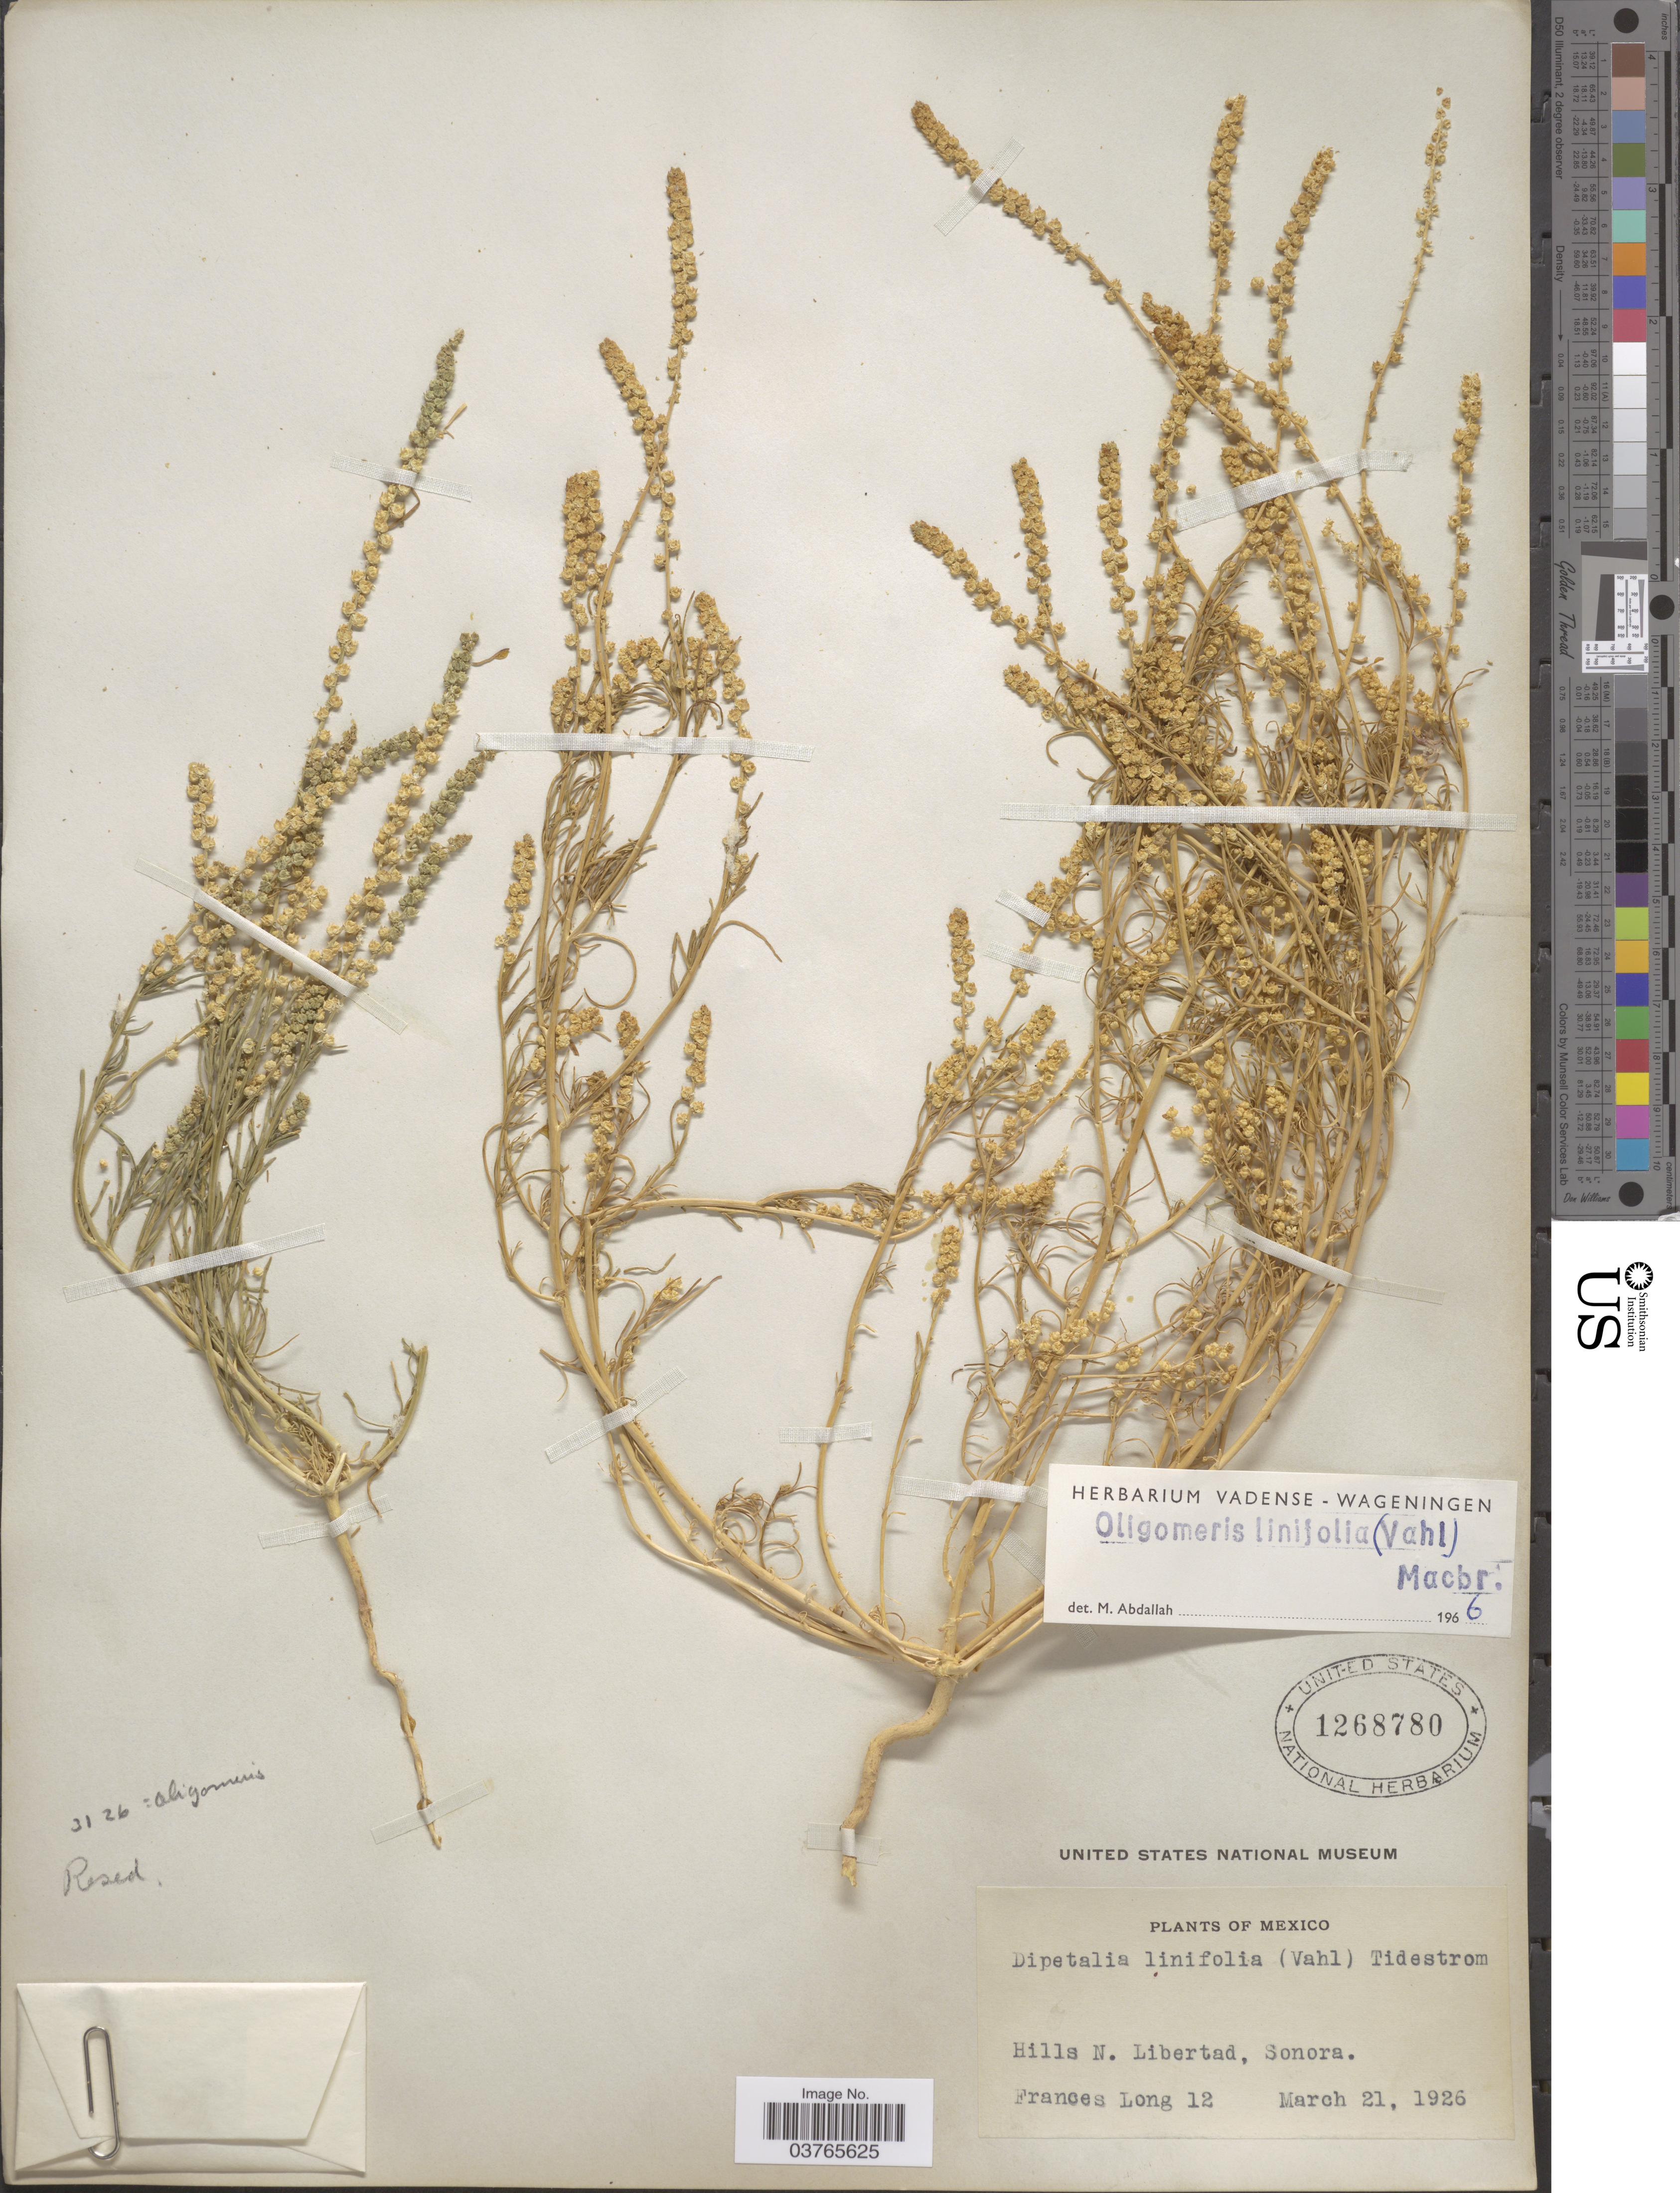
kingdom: Plantae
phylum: Tracheophyta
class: Magnoliopsida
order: Brassicales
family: Resedaceae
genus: Oligomeris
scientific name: Oligomeris linifolia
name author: (Vahl) J.F. Macbr.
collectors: F. Long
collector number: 12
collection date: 1926-03-21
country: Mexico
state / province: Sonora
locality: Hills N. Libertad.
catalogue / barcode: US 1268780